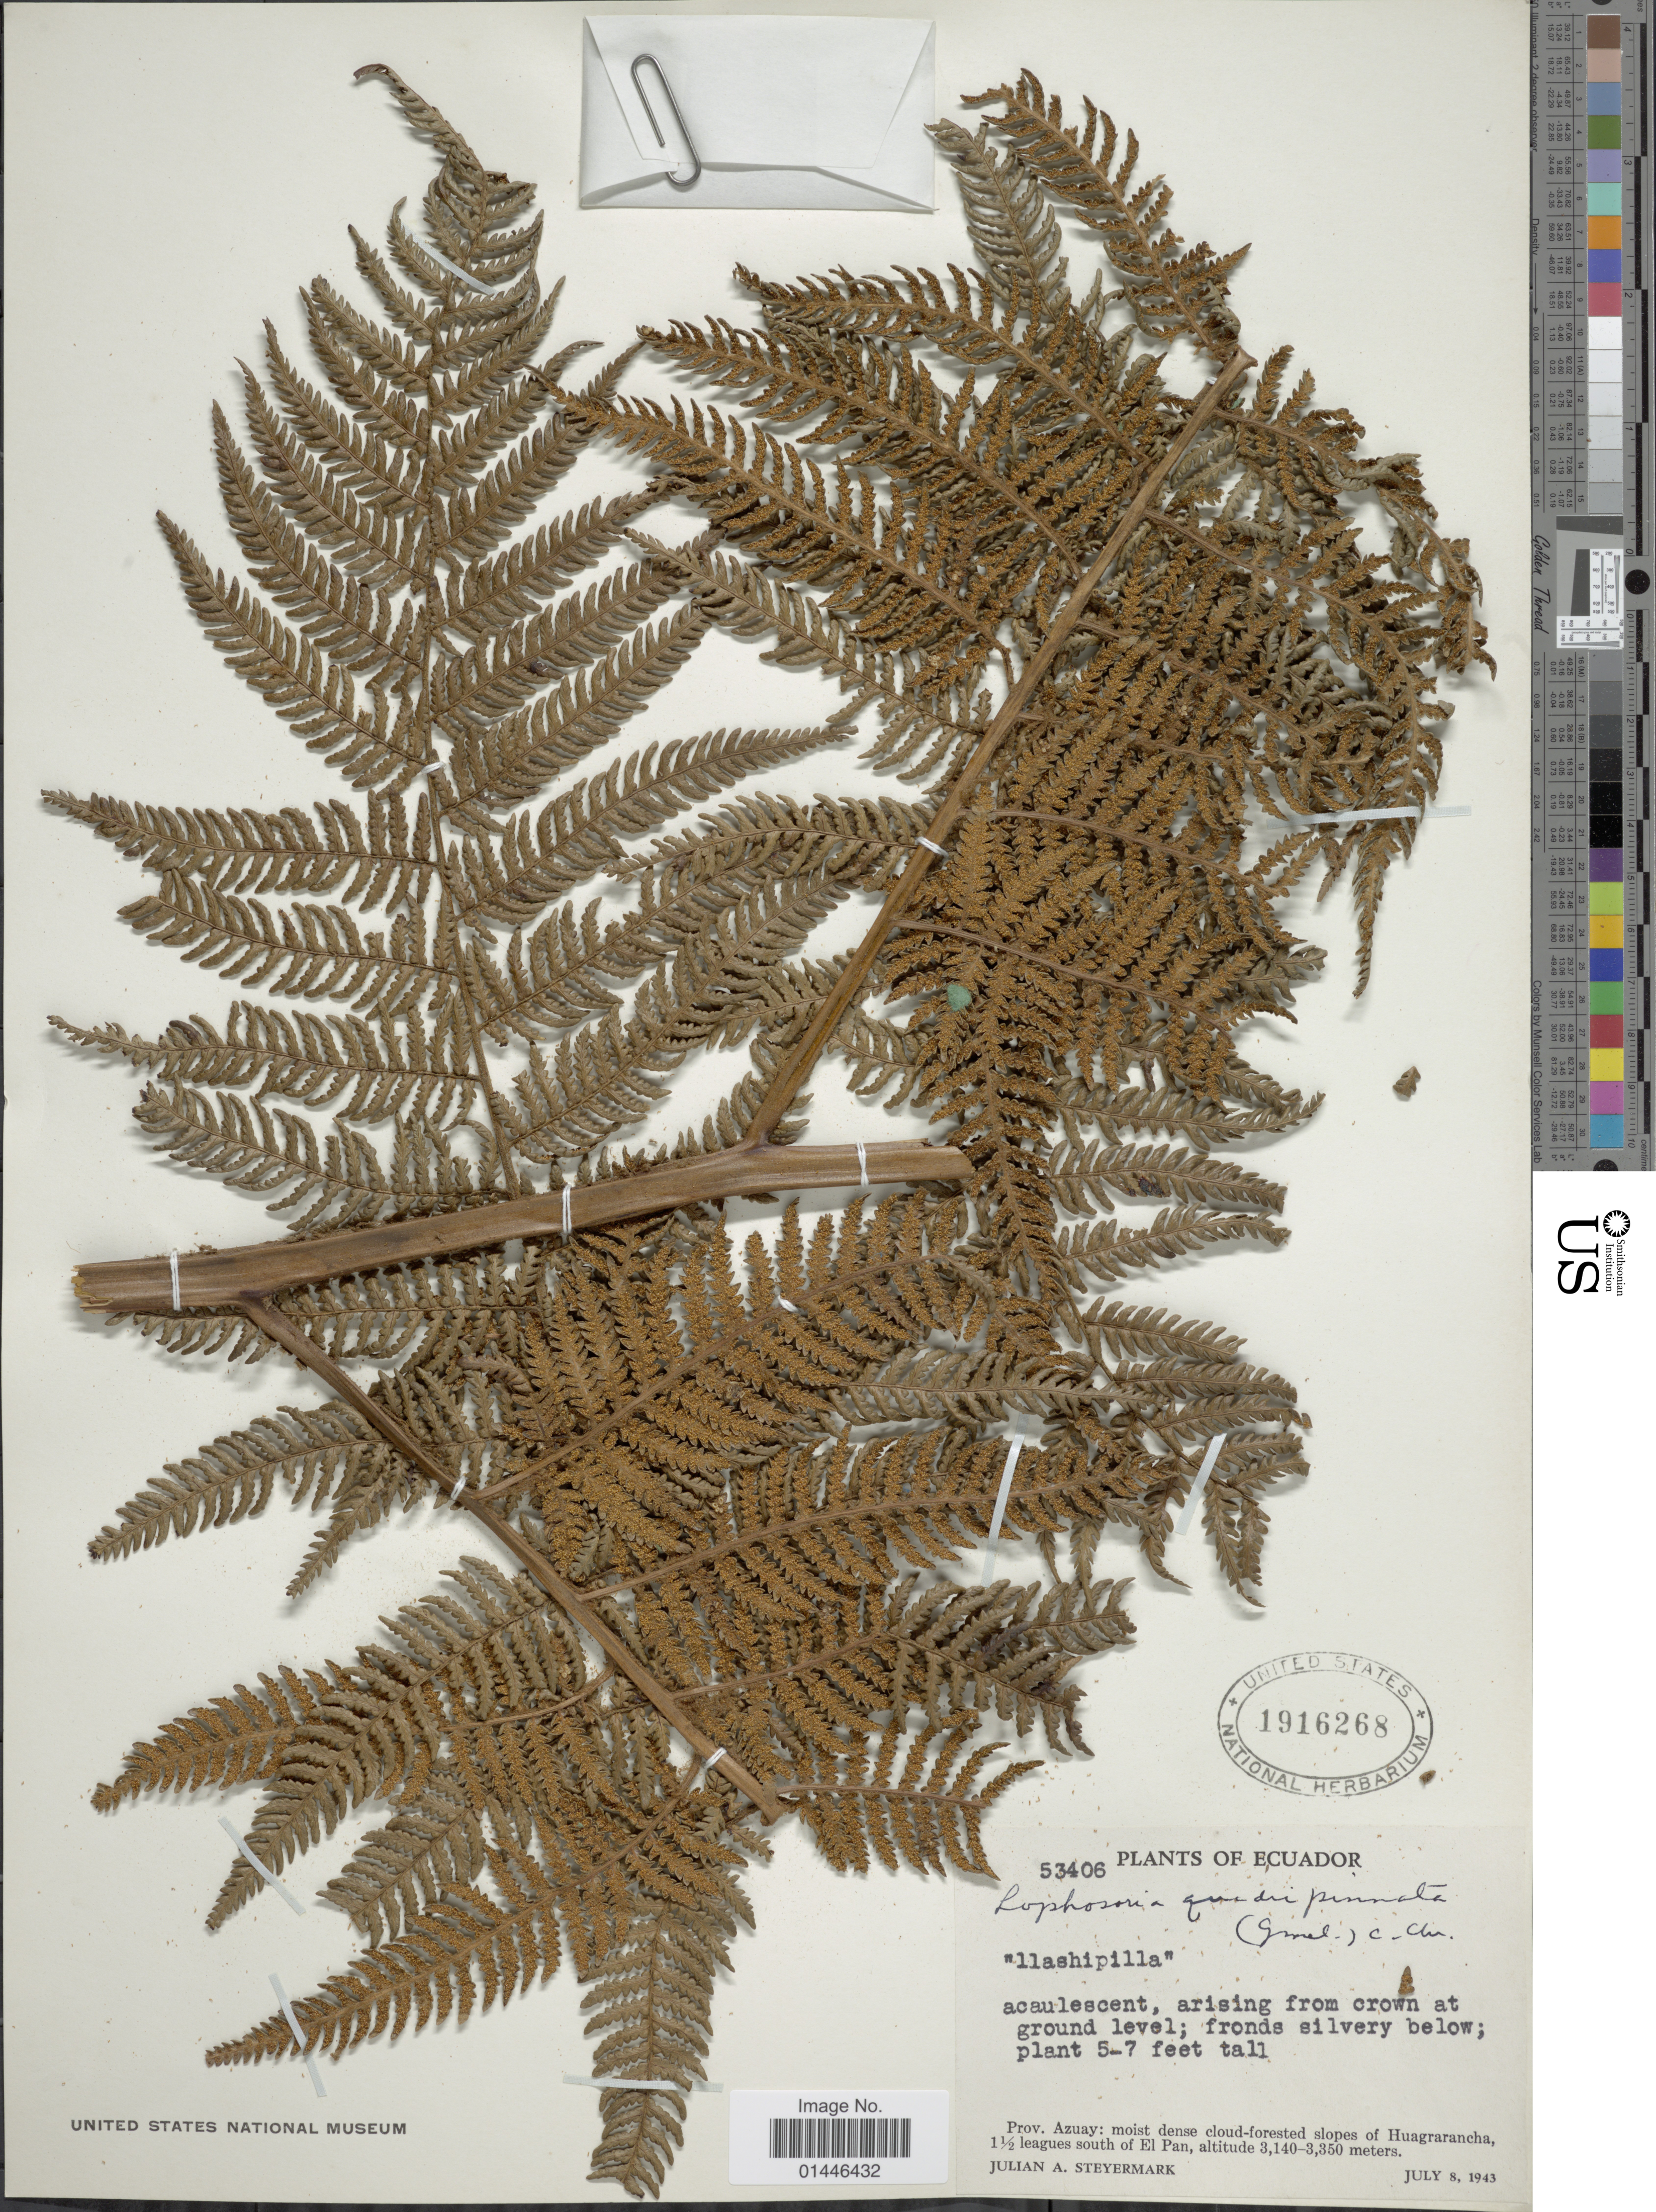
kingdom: Plantae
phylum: Tracheophyta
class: Polypodiopsida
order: Cyatheales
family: Dicksoniaceae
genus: Lophosoria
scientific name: Lophosoria quadripinnata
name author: (J.F. Gmel.) C. Chr.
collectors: J. Steyermark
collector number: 53406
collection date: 1943-07-08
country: Ecuador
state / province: Azuay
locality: Huagrarancha, 1½ leagues south of El Pan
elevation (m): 3140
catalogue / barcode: US 1916268